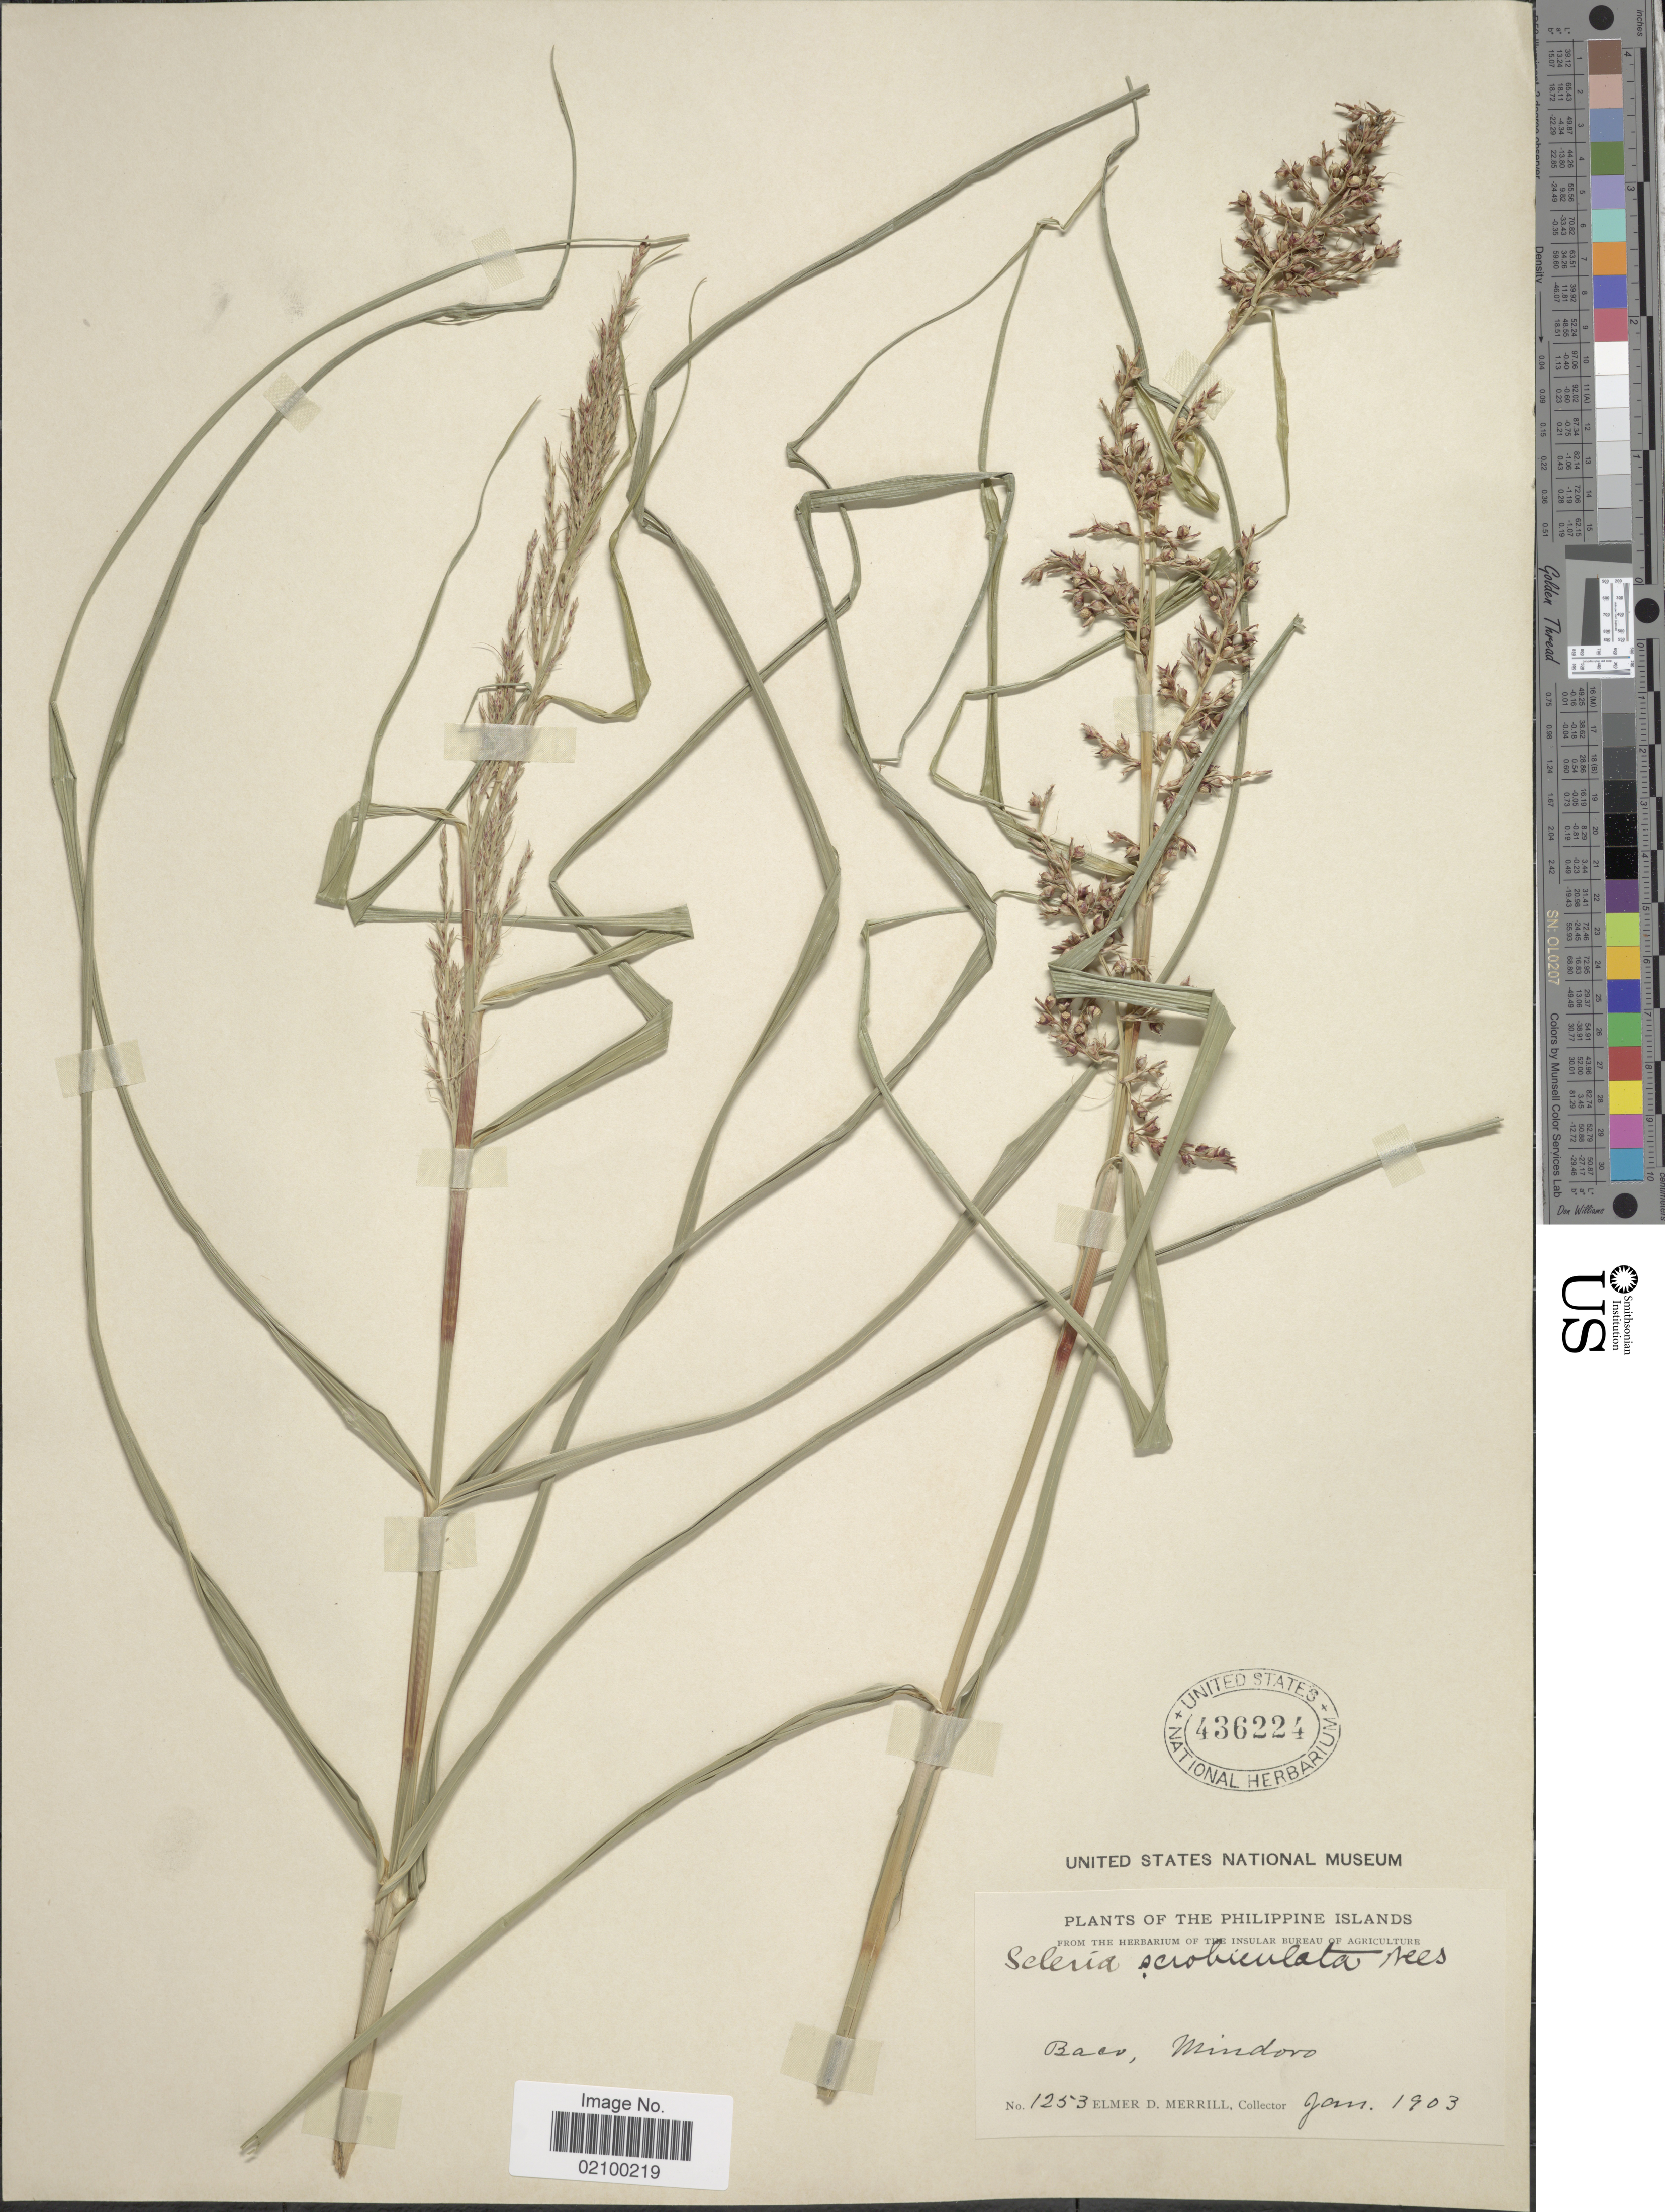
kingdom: Plantae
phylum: Tracheophyta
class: Liliopsida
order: Poales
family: Cyperaceae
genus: Scleria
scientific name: Scleria scrobiculata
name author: Nees & Meyen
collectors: E. D. Merrill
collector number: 1253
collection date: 1903-01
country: Philippines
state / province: Mimaropa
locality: Baco, Mindoro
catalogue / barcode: US 436224